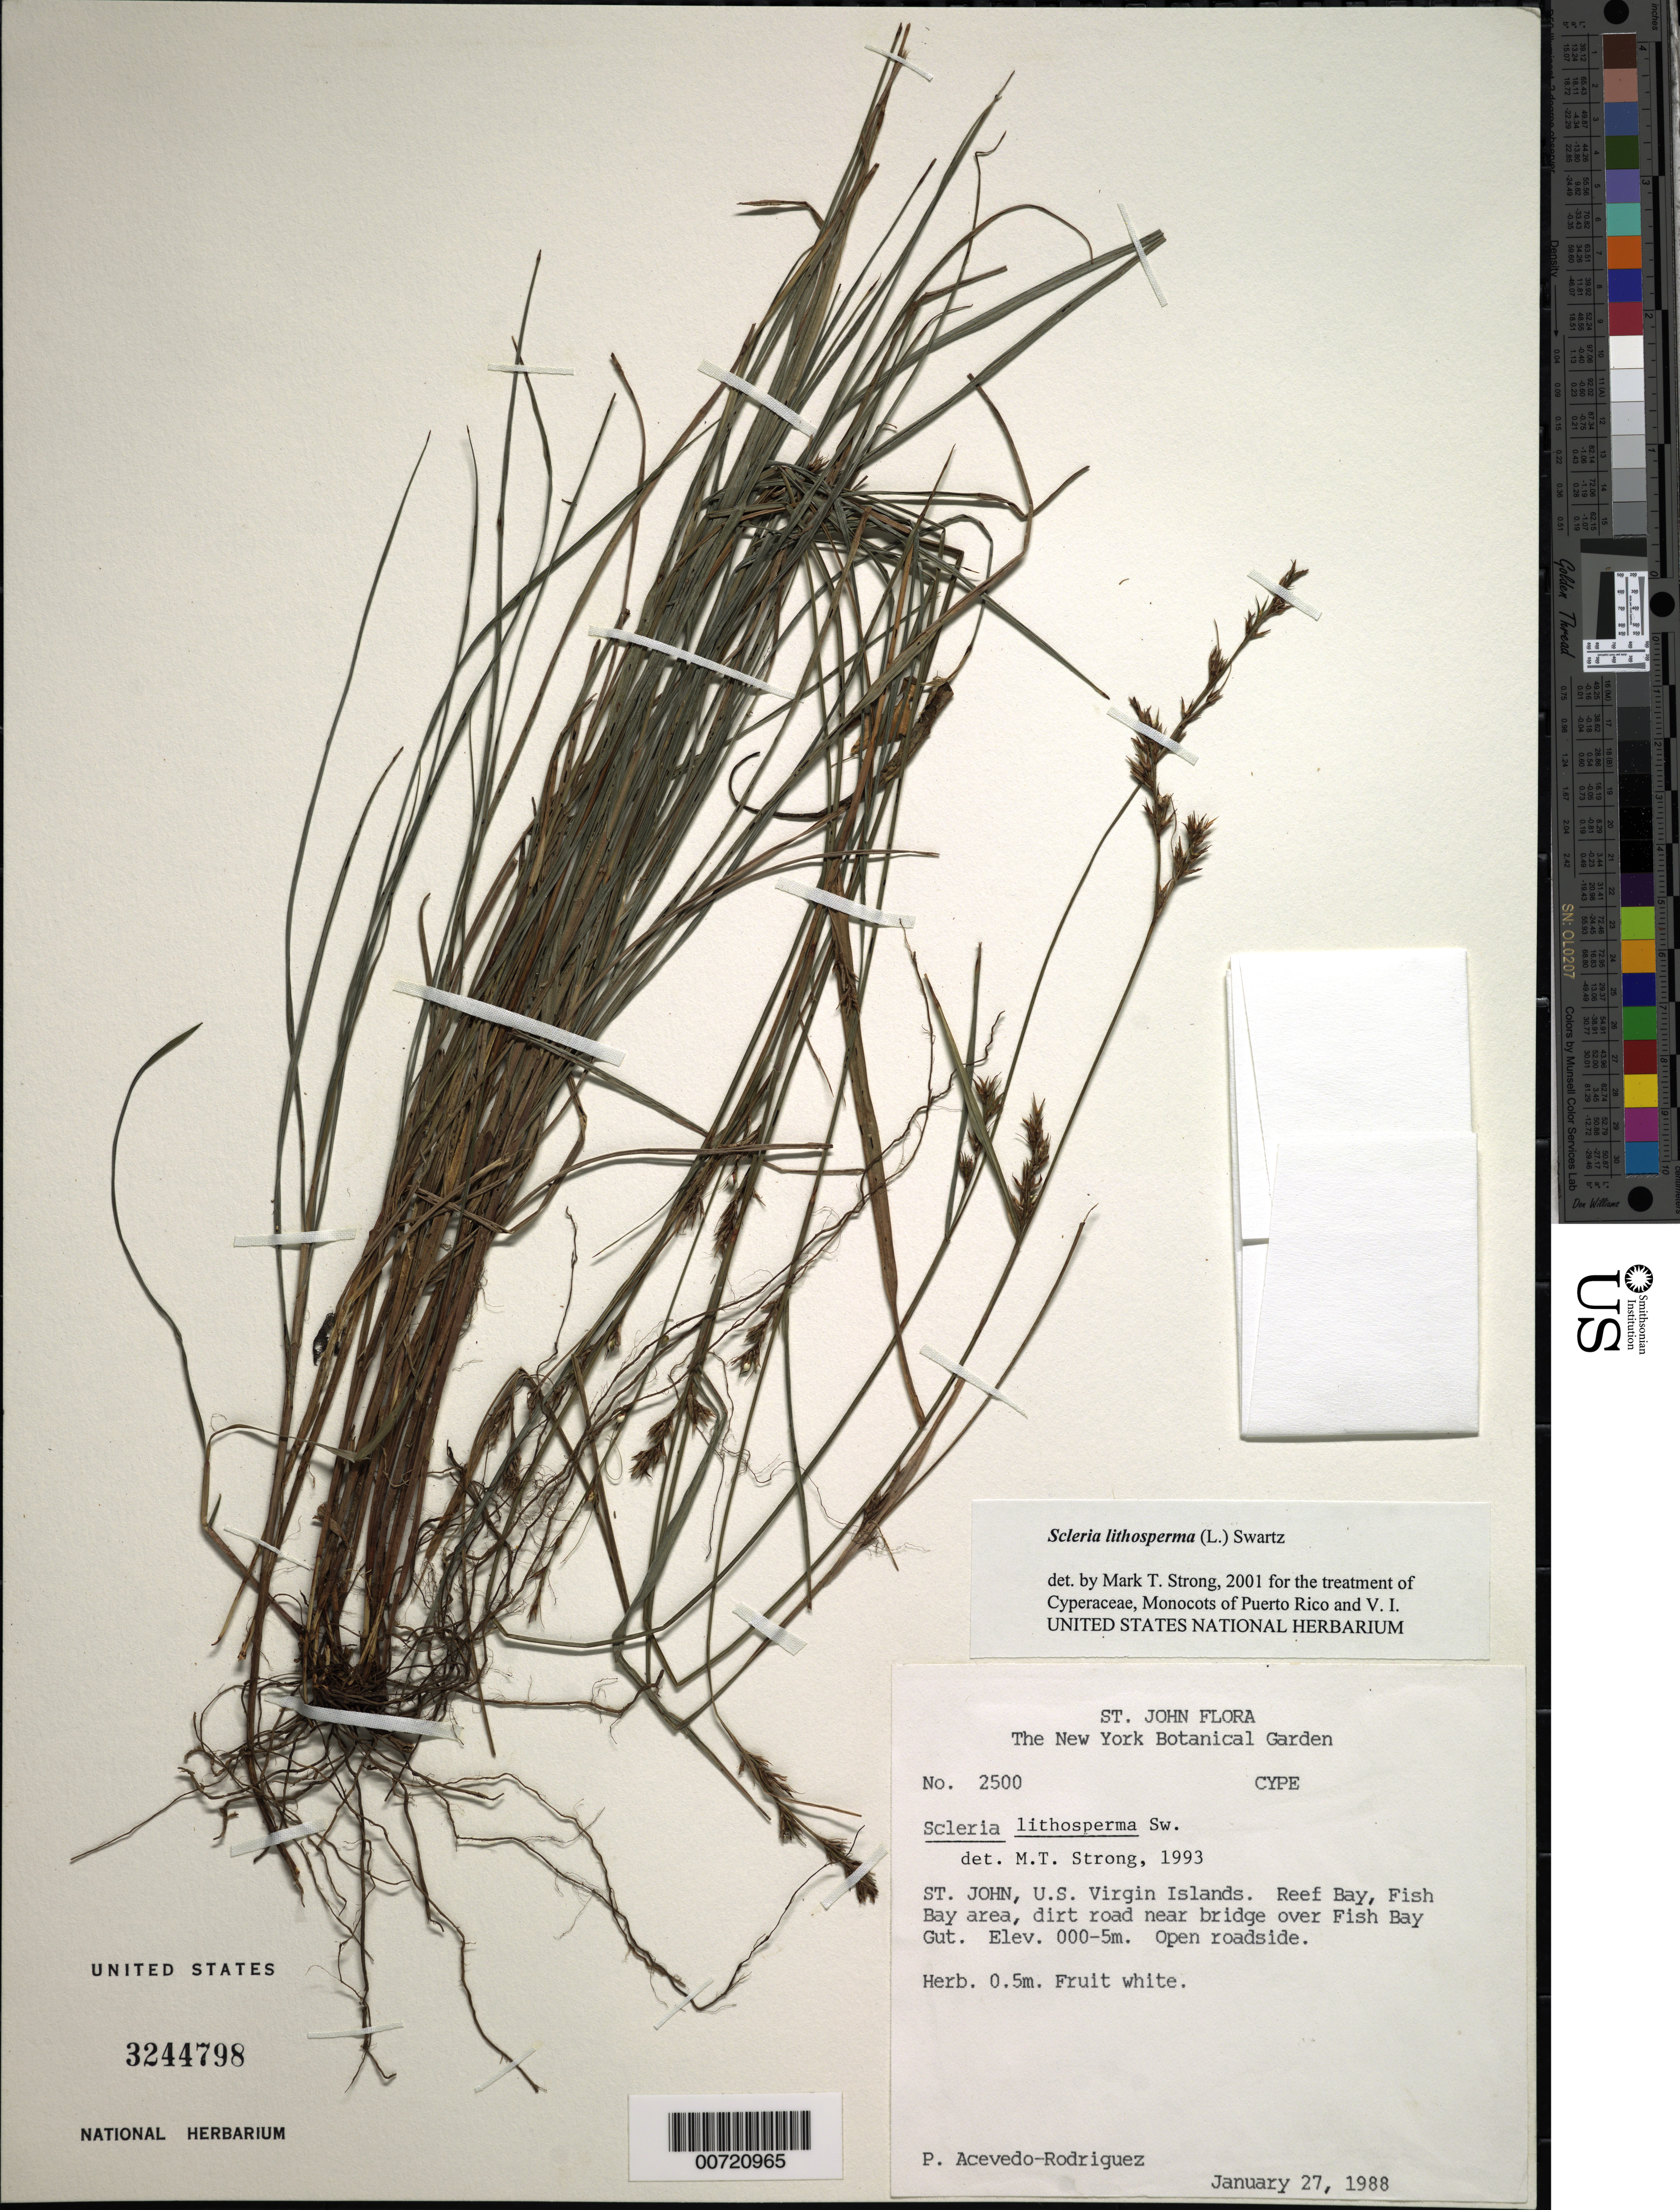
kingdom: Plantae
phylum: Tracheophyta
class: Liliopsida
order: Poales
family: Cyperaceae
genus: Scleria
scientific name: Scleria lithosperma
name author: (L.) Sw.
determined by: Strong, M. T., (US), Smithsonian Institution - National Museum of Natural History (UNITED STATES)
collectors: P. Acevedo-Rodr.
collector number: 2500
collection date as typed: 27 Jan 1988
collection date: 1988-01-27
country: U.S. Virgin Islands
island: St. John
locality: Reef Bay Quarter; Fish Bay area, dirt road past bridge over Fish Bay Gut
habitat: Open roadside.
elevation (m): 0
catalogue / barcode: US 3244798